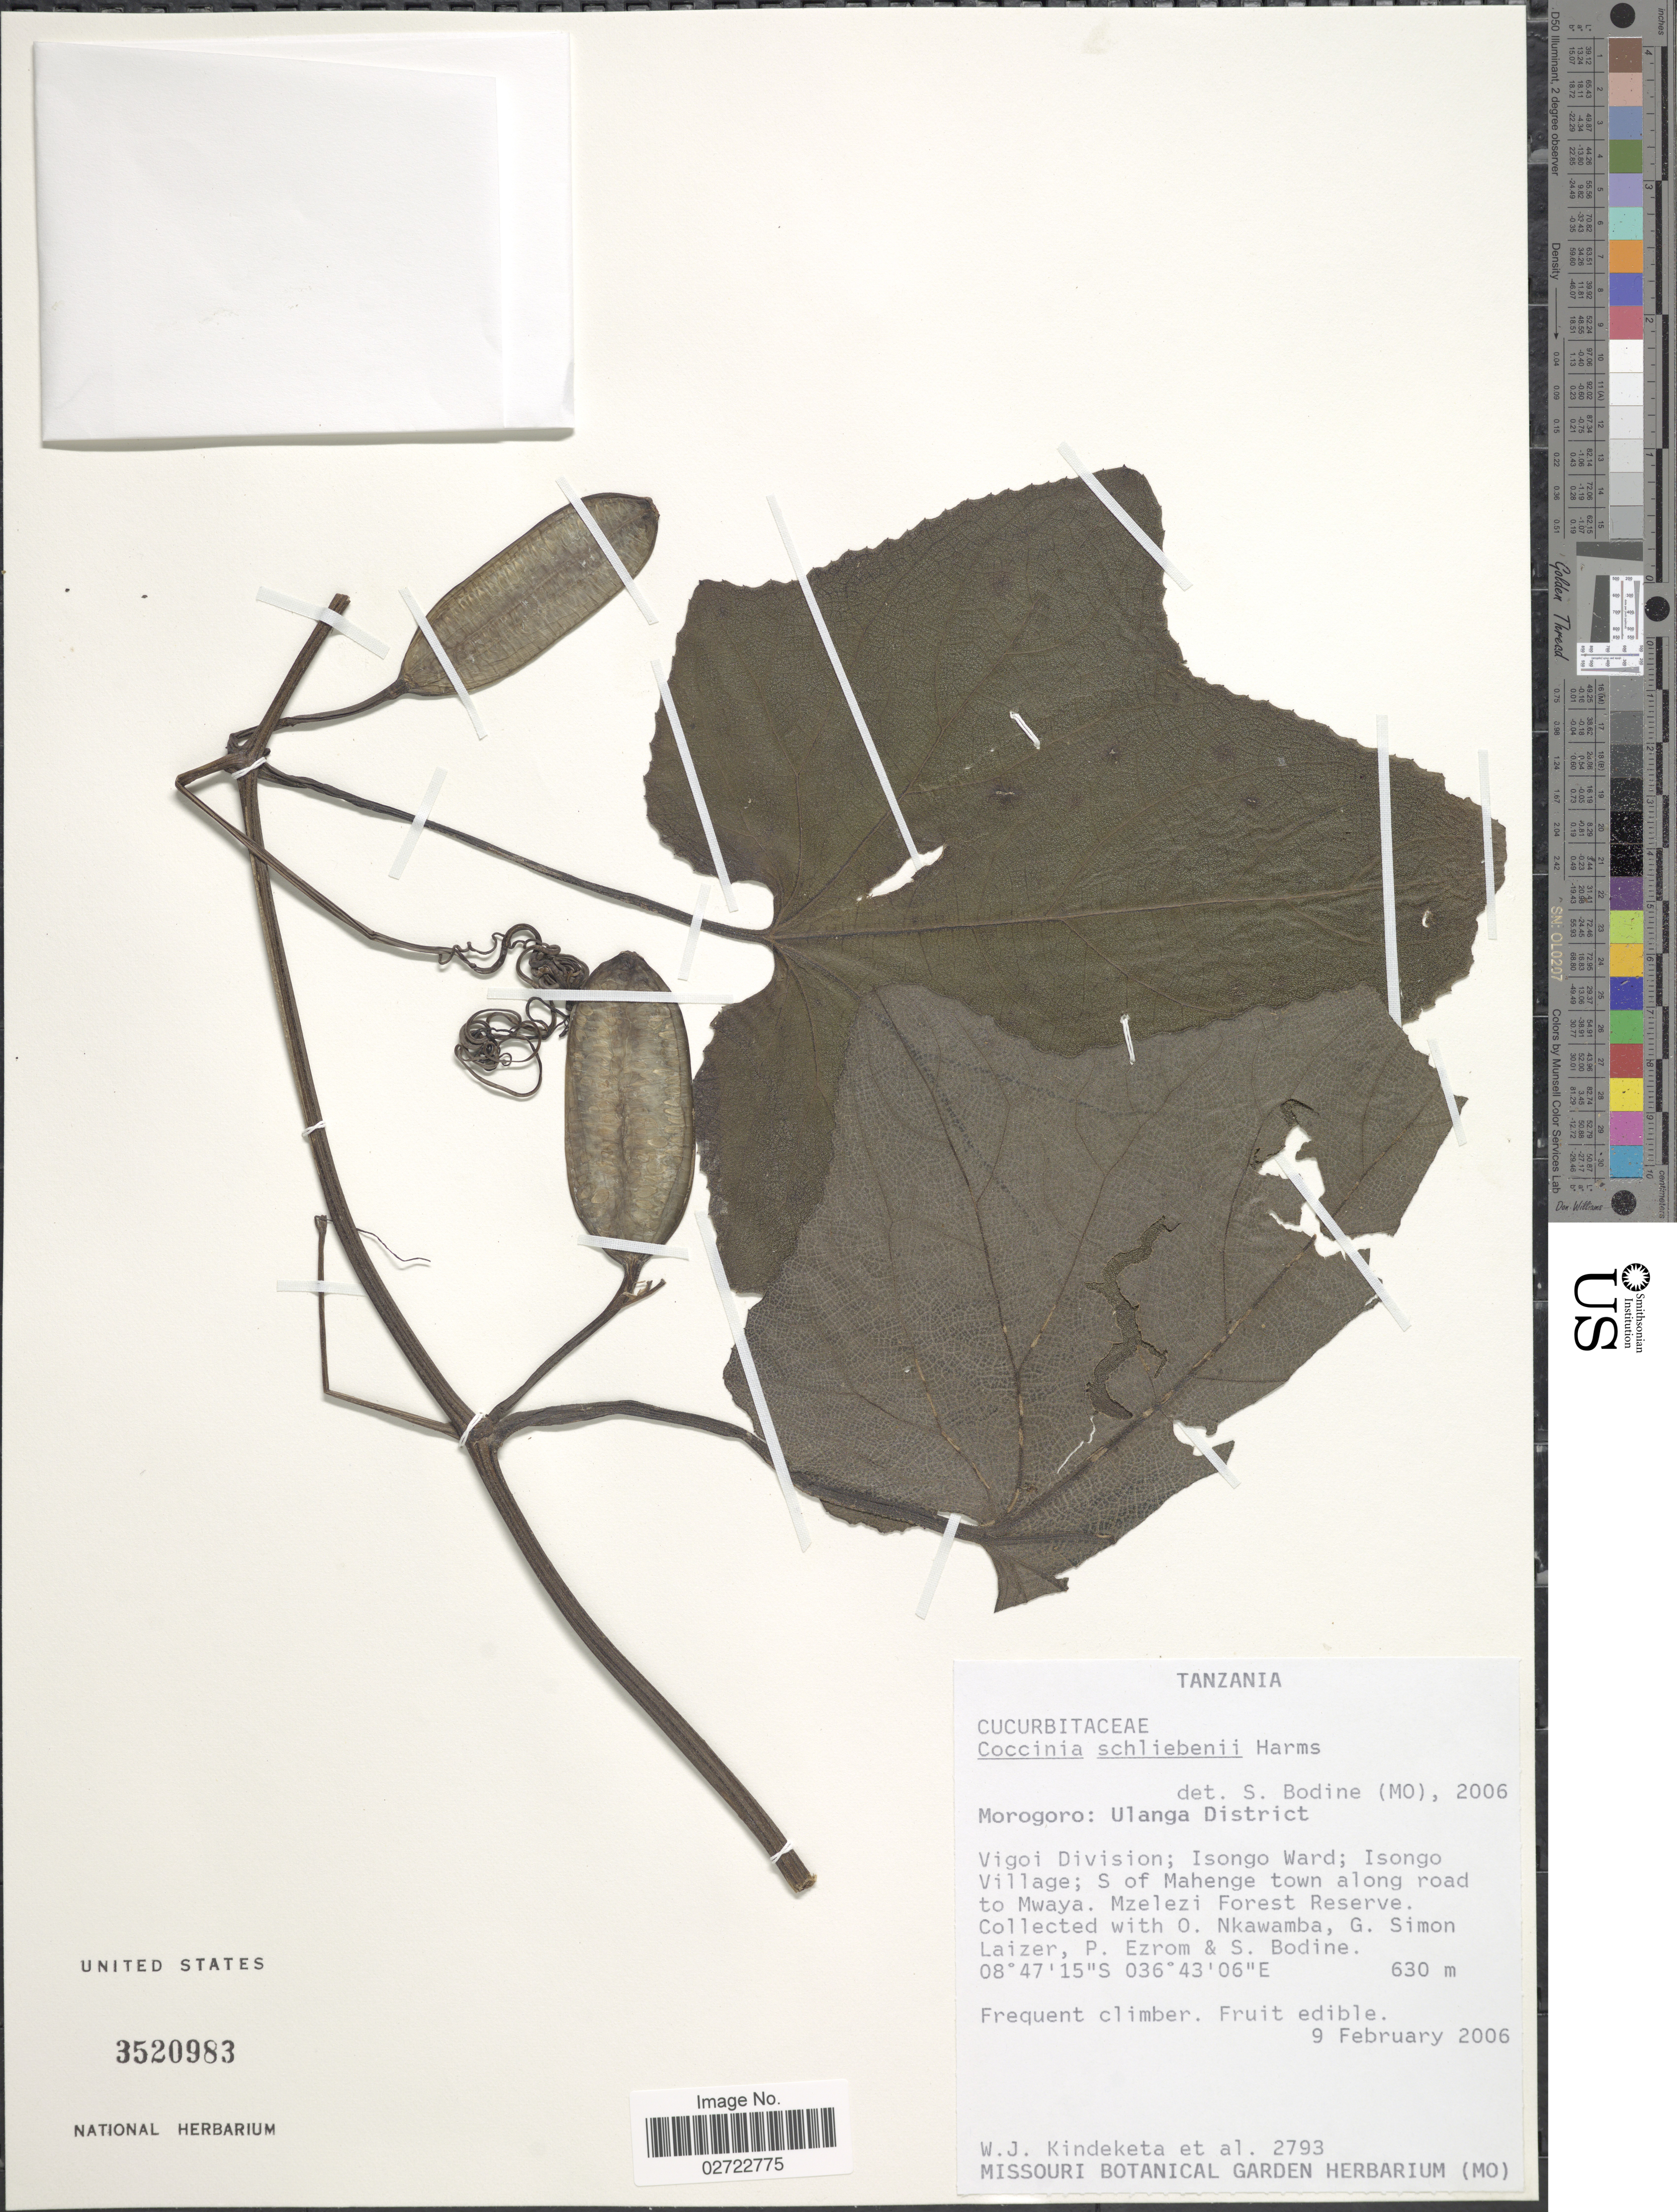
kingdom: Plantae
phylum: Tracheophyta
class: Magnoliopsida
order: Cucurbitales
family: Cucurbitaceae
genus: Coccinia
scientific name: Coccinia schliebenii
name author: Harms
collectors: W. J. Kindeketa & et al.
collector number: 2793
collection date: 2006-02-09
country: Tanzania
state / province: Morogoro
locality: Ulanga District. Vigoi Division: Isongo Ward; Isongo Village; S of Mahenge town along road to Mwaya. Mzelezi Forest Reserve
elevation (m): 630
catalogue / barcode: US 3520983